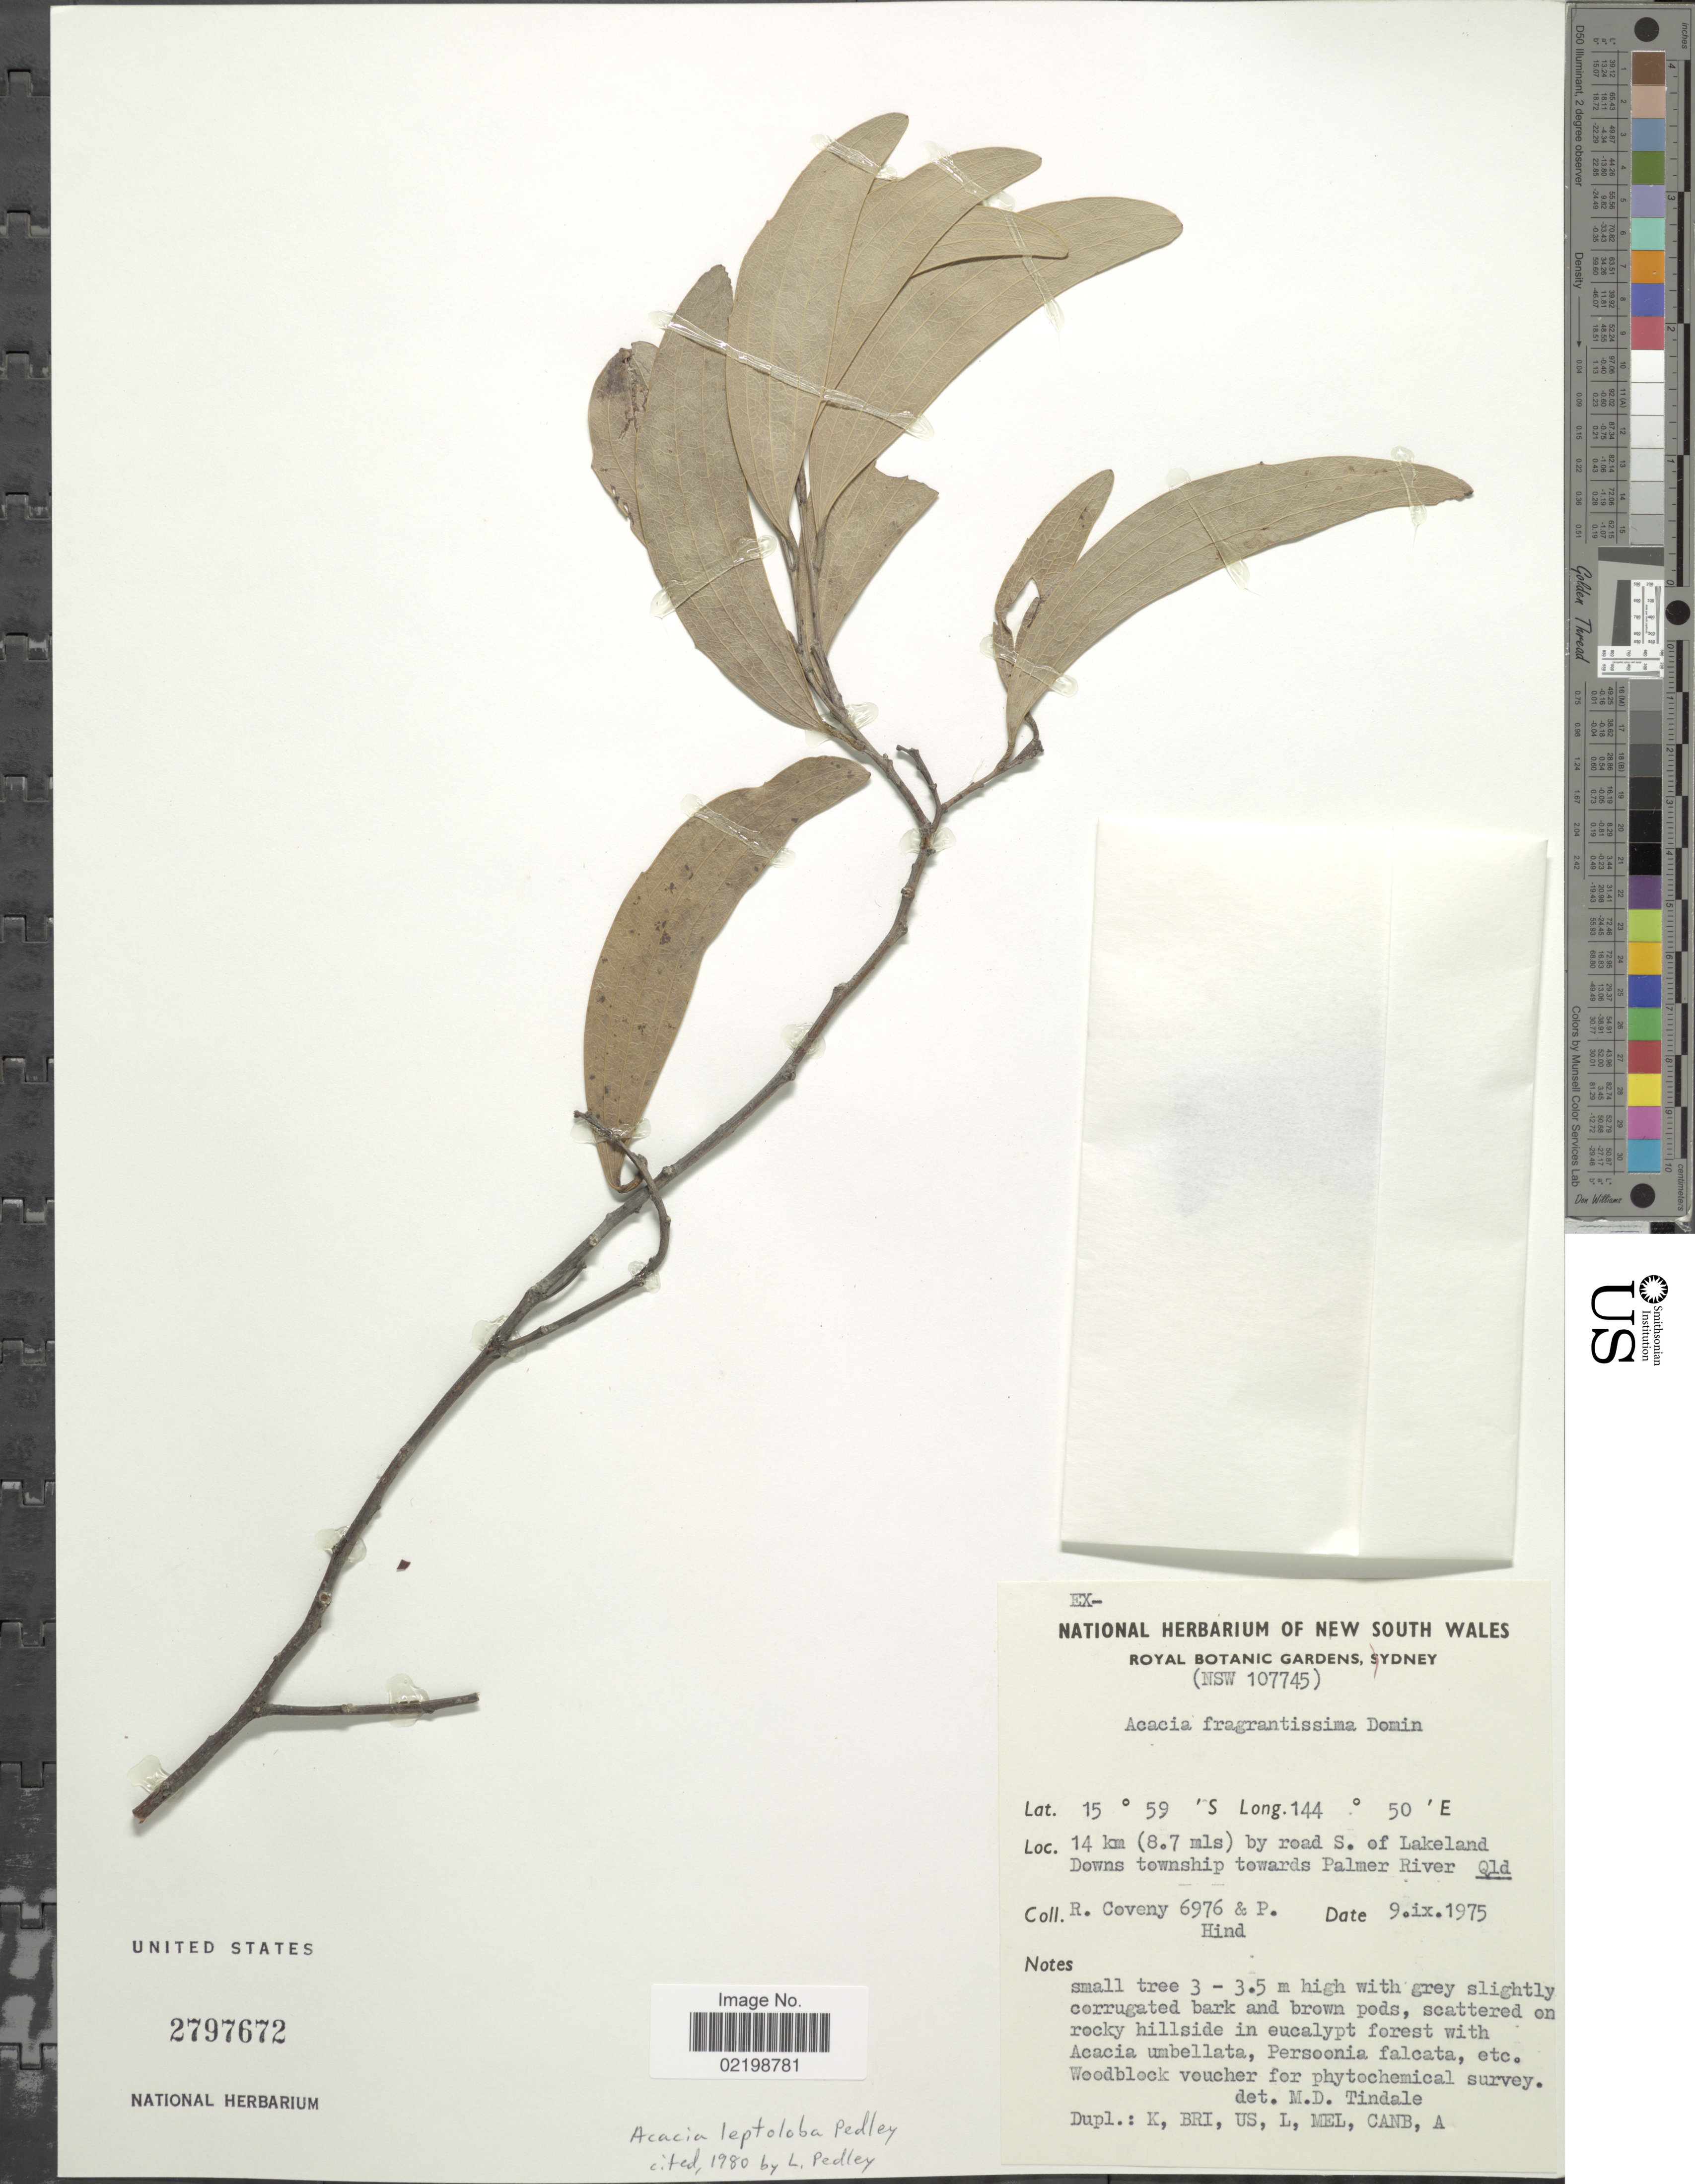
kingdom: Plantae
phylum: Tracheophyta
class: Magnoliopsida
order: Fabales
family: Fabaceae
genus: Acacia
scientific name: Acacia leptoloba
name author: Pedley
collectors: R. Coveny & P. Hind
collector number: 6976/NSW107745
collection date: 1975-09-09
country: Australia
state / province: Queensland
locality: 14 km (8.7 mls) by road S. of Lakeland Downs township towards Palmer River. Qld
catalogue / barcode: US 2797672